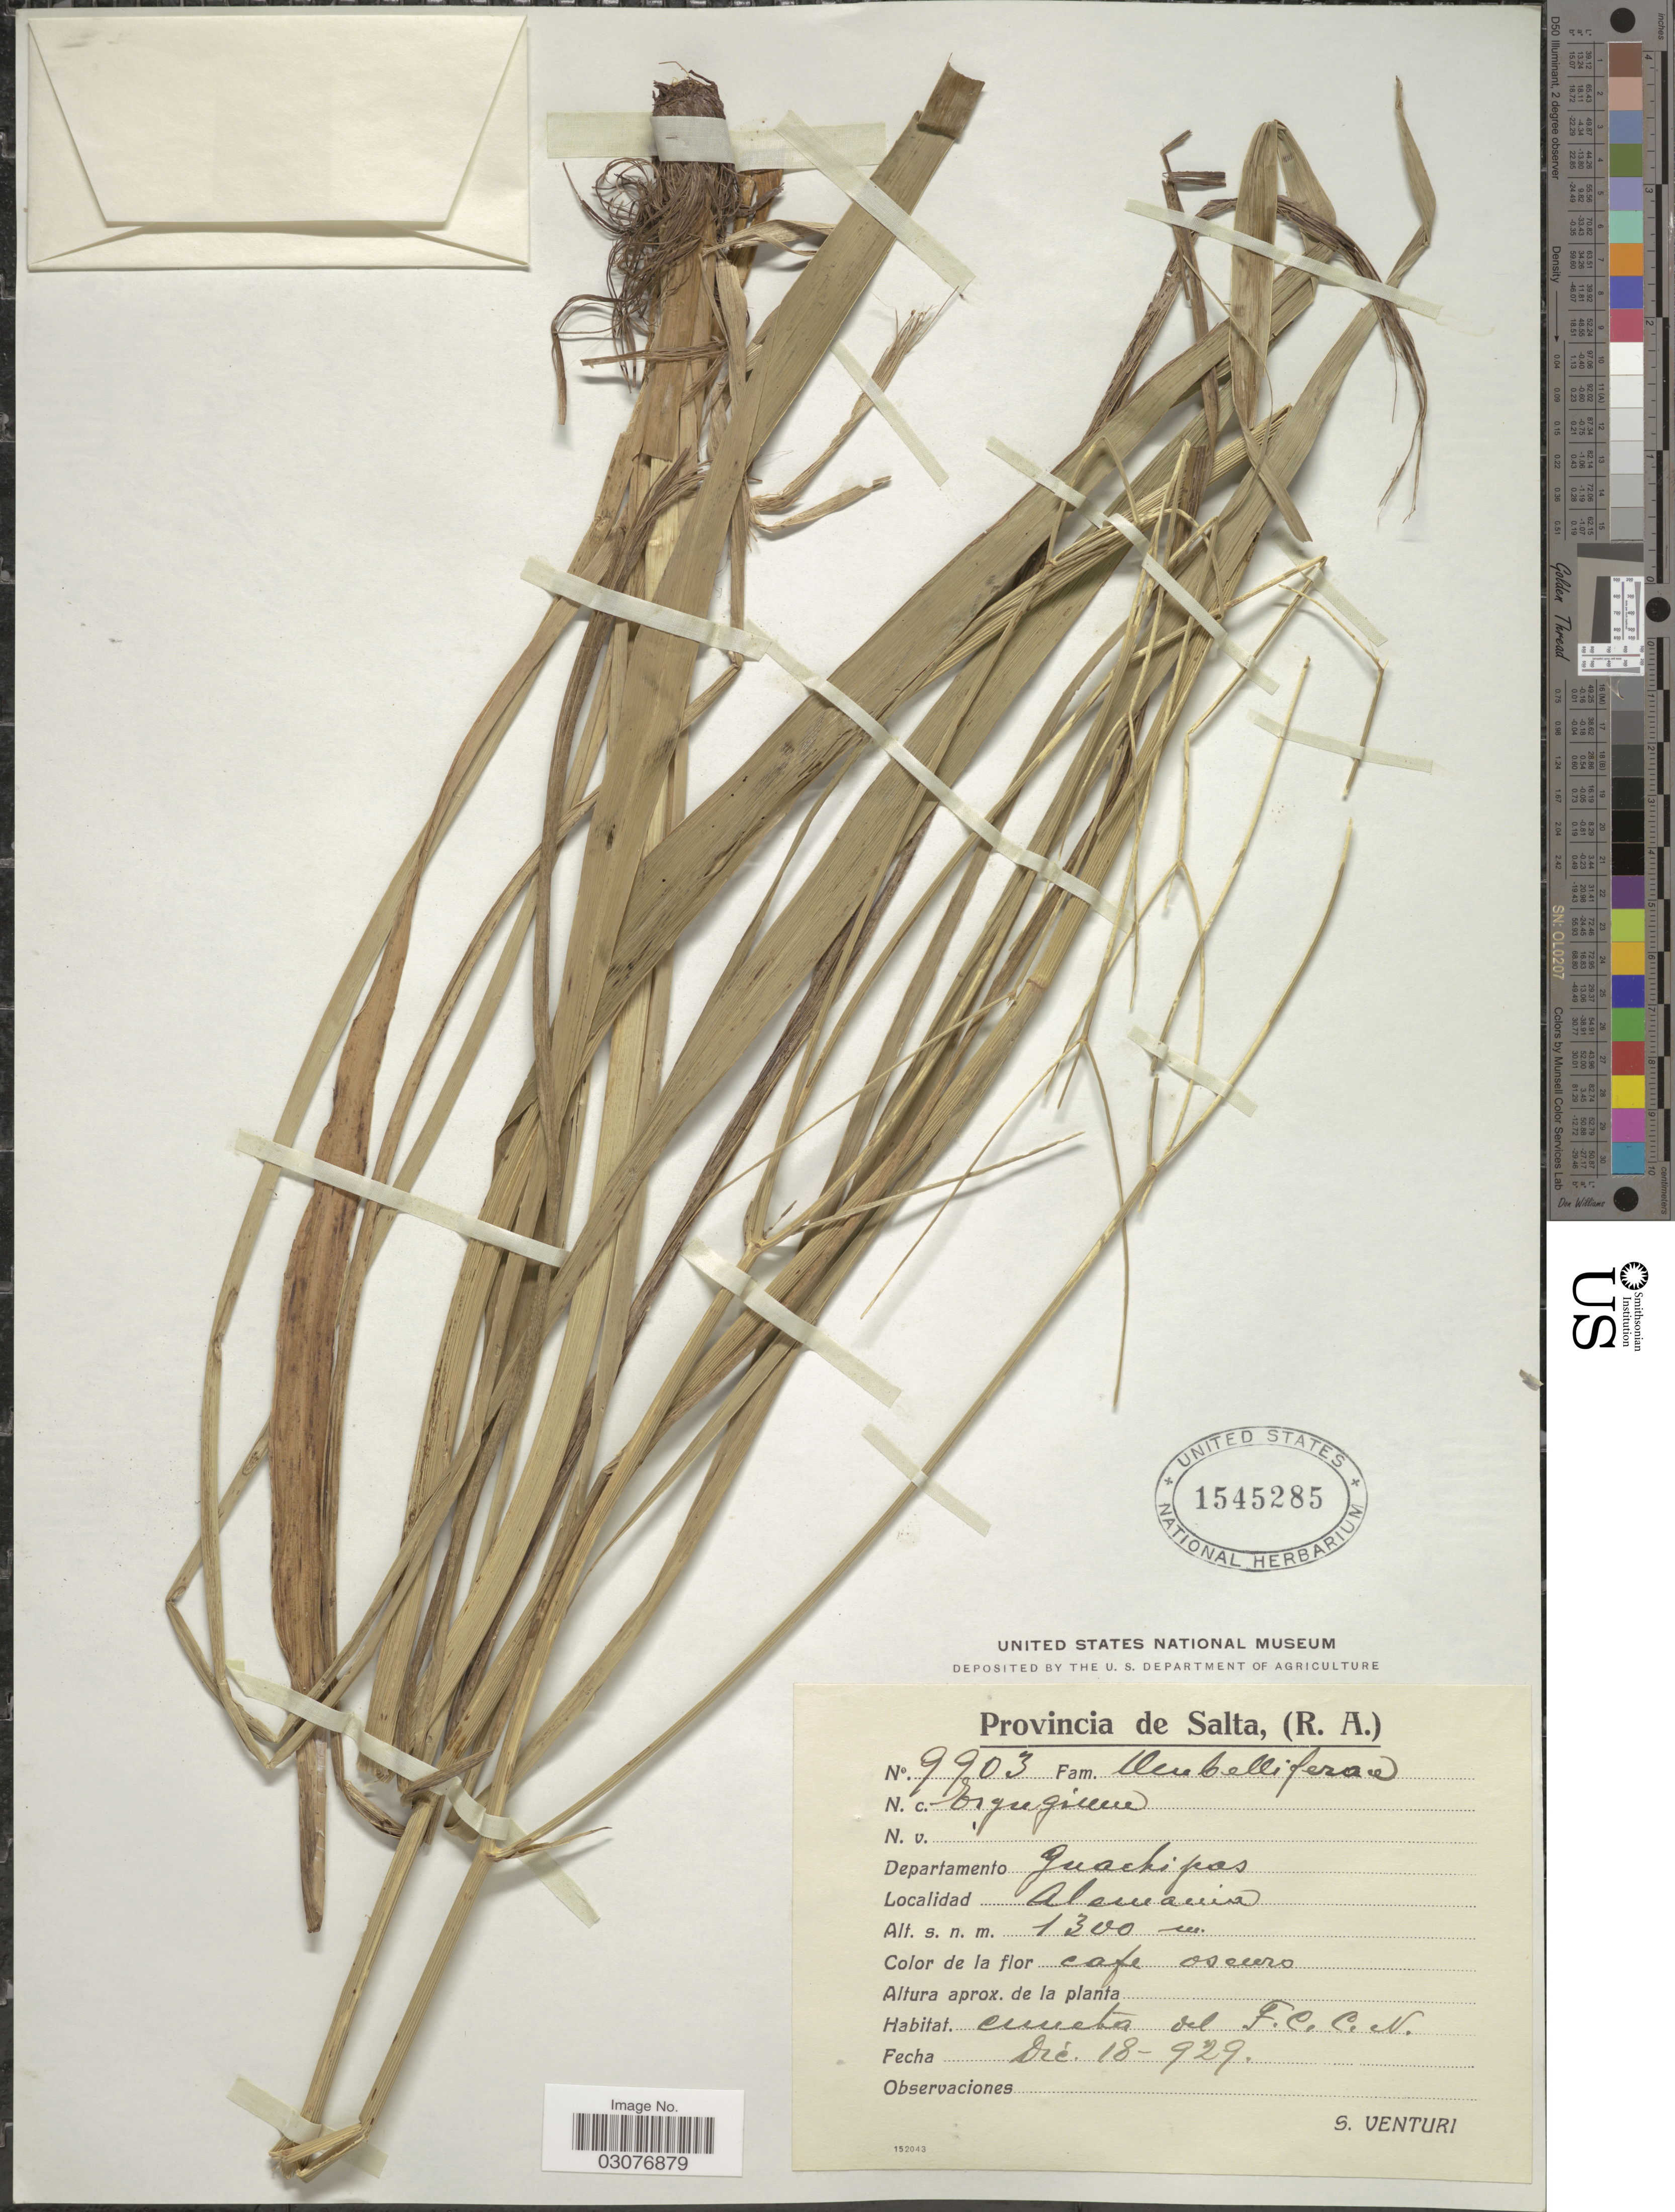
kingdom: Plantae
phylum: Tracheophyta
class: Magnoliopsida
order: Apiales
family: Apiaceae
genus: Eryngium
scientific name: Eryngium poterioides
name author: Griseb.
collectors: S. Venturi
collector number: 9903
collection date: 1929-12-18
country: Argentina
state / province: Salta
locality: Departamento Guachipas. Alemania.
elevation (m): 1300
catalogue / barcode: US 1545285